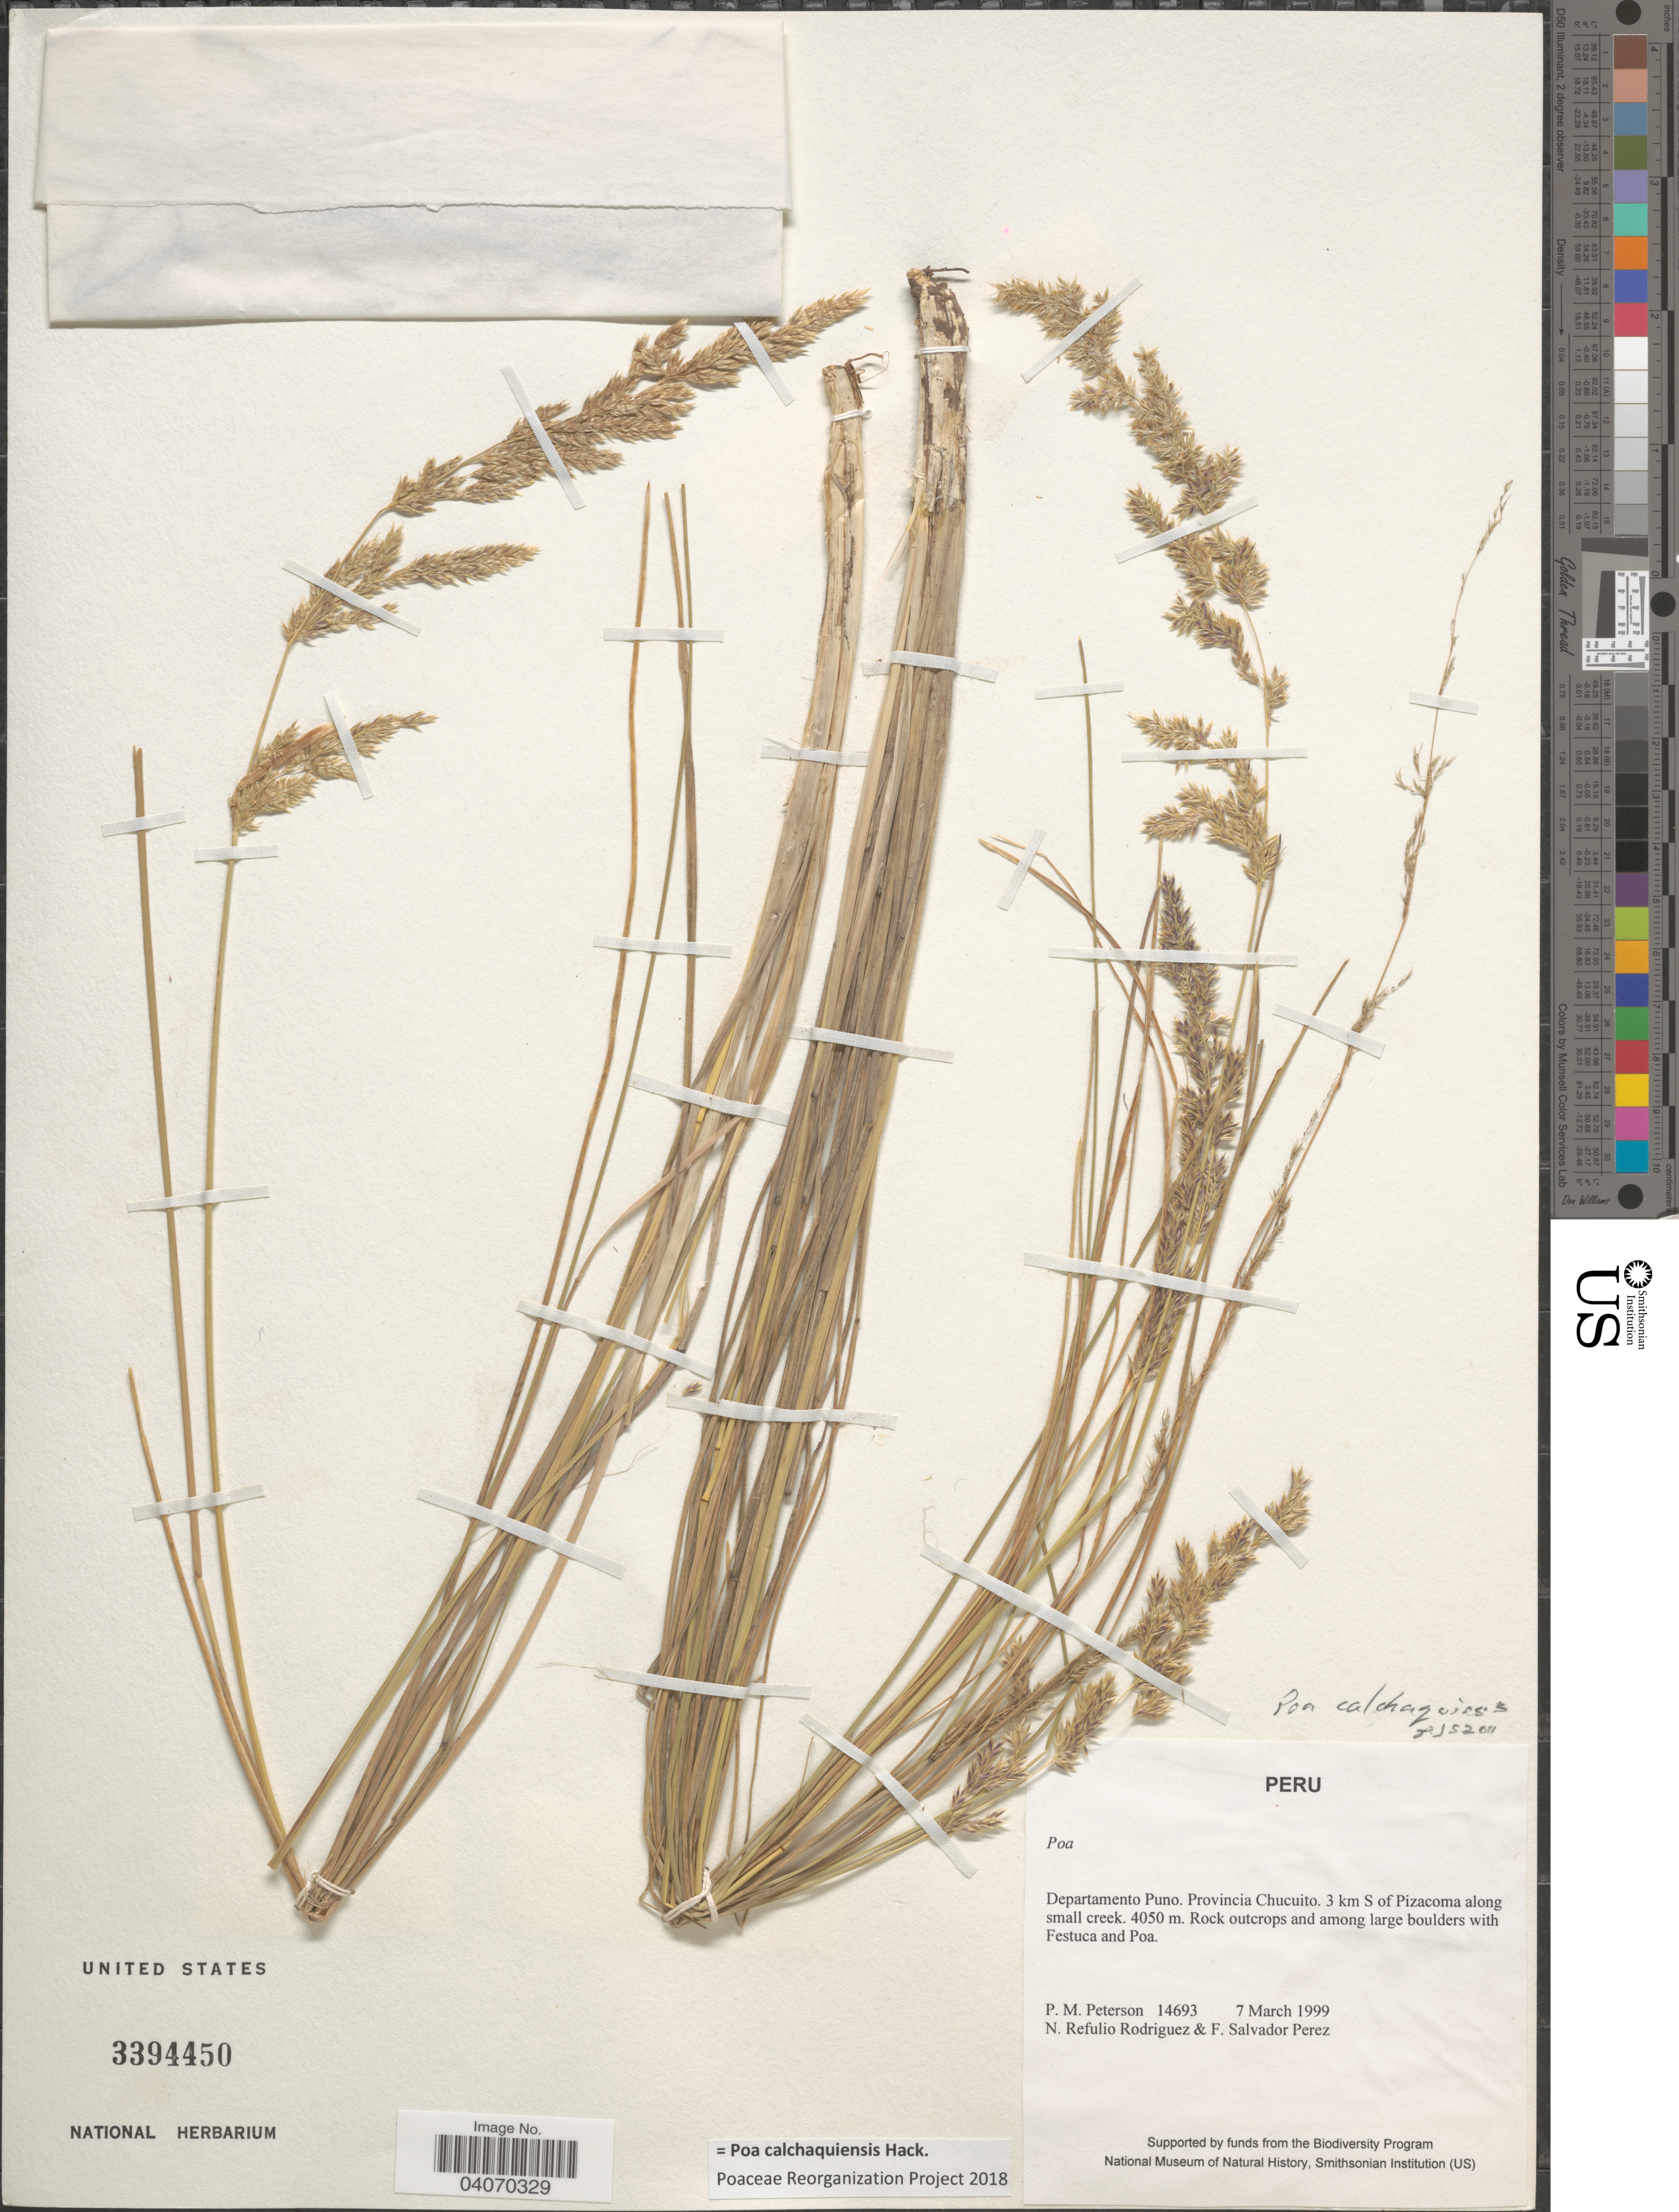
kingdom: Plantae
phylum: Tracheophyta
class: Liliopsida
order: Poales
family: Poaceae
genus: Poa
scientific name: Poa calchaquiensis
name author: Hack.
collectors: P. M. Peterson, N. Refulio-Rodríguez & F. Salvador Perez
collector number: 14693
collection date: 1999-03-07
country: Peru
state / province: Puno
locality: Departamento Puno. Provincia Chucuito. 3 km S of Pizacoma along small creek.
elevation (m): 4050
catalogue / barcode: US 3394450